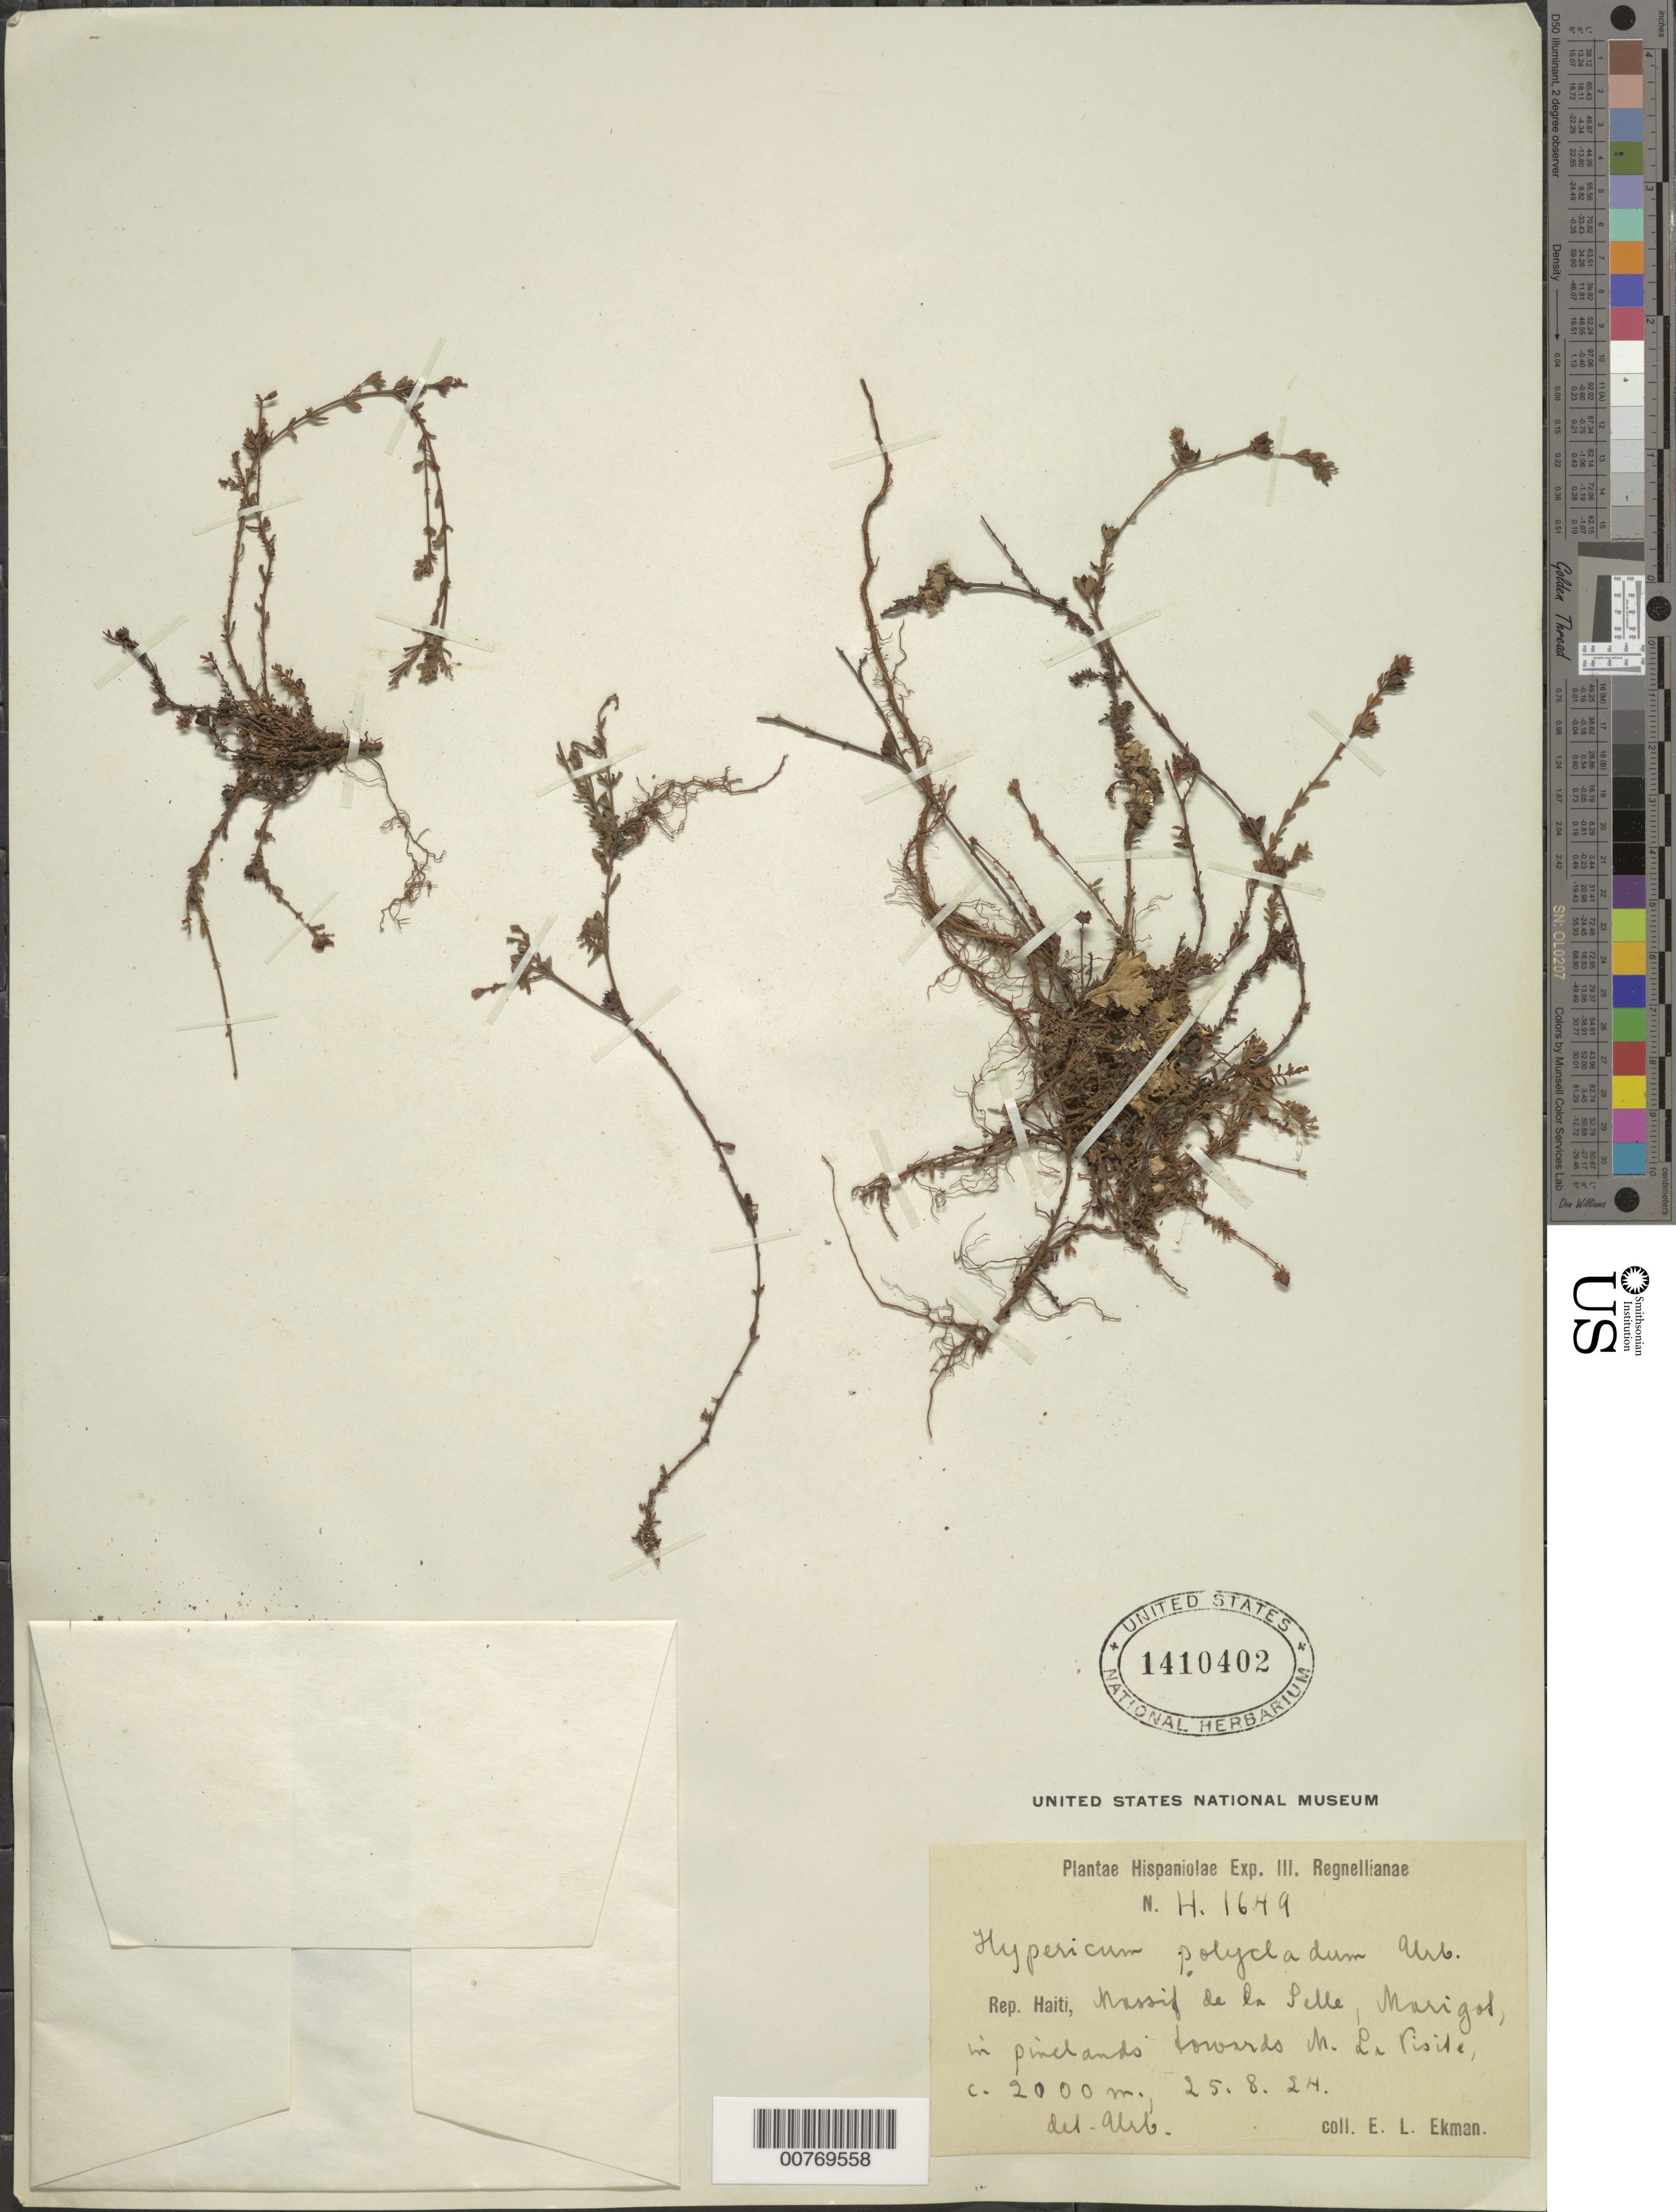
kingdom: Plantae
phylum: Tracheophyta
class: Magnoliopsida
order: Malpighiales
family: Hypericaceae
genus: Hypericum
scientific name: Hypericum polycladum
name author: Urb.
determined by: Urban, Ignatz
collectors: E. L. Ekman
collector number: H 1649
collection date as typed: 25 Aug 1924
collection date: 1924-08-25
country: Haiti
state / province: Ouest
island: Hispaniola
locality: Massif de la Selle, "Nurigod", towards N. le Riside.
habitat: Pinelands.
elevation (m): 2000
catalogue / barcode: US 1410402